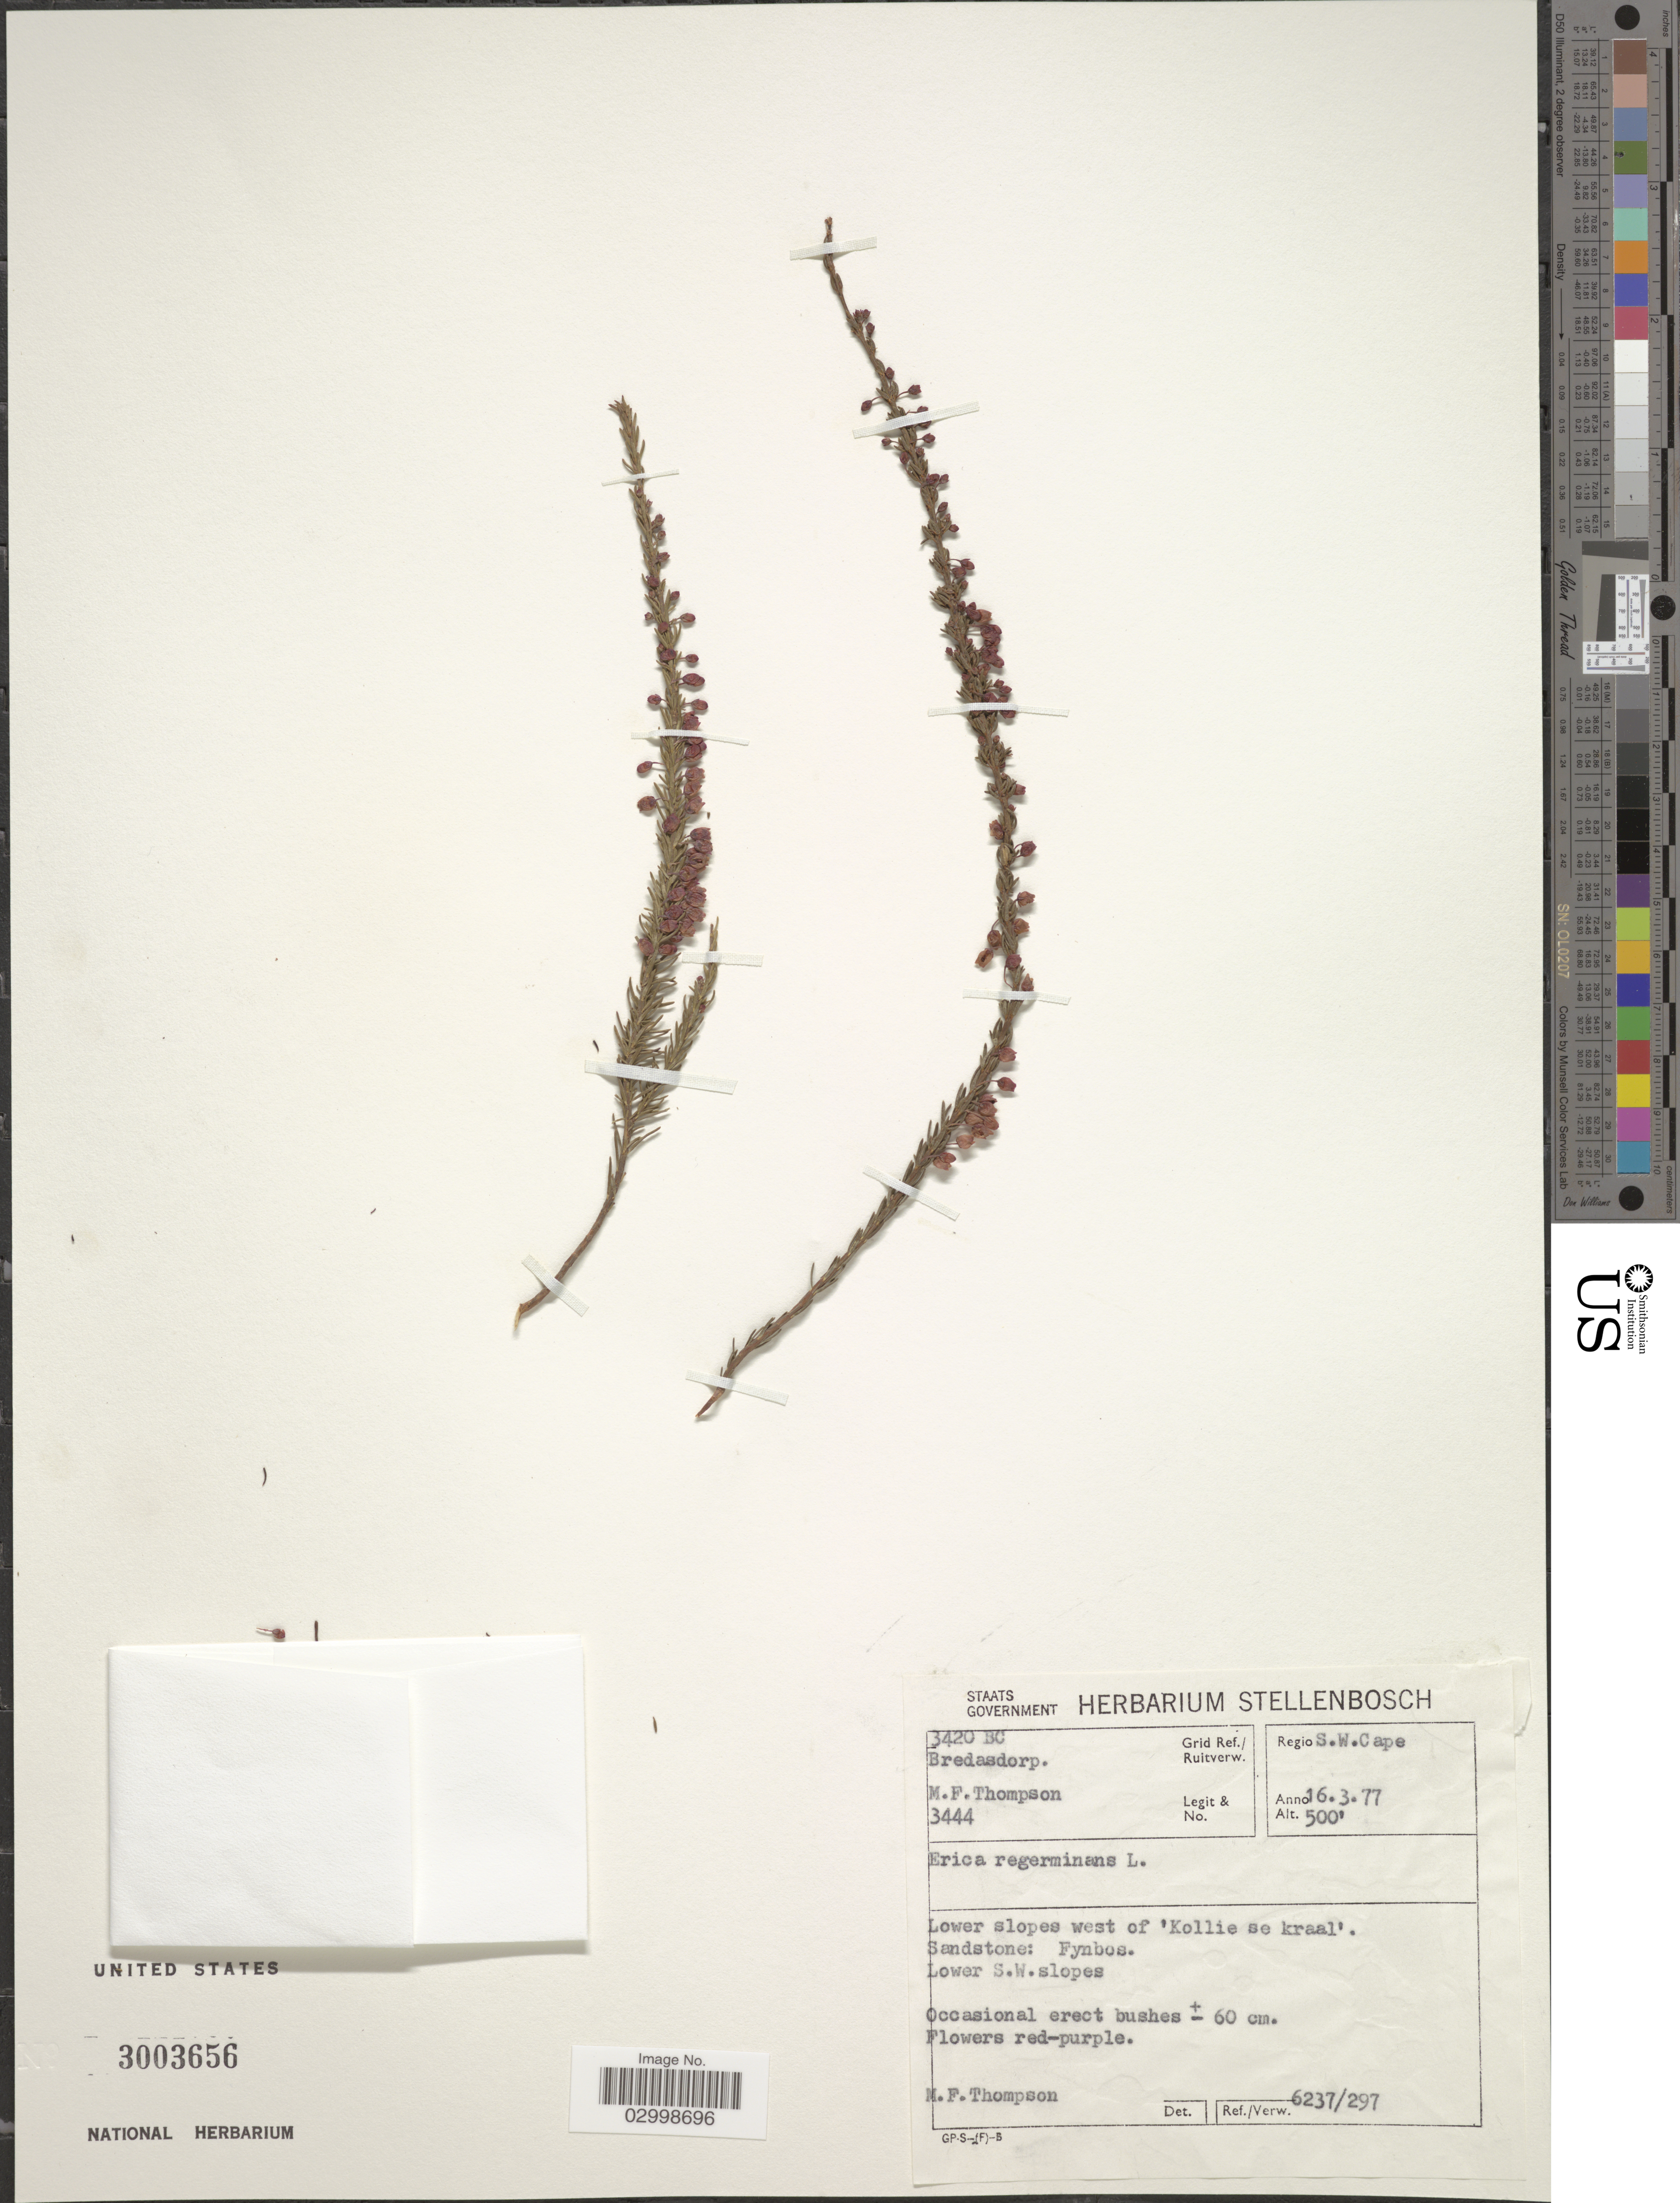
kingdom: Plantae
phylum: Tracheophyta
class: Magnoliopsida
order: Ericales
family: Ericaceae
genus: Erica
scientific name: Erica regerminans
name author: L.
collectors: M. F. Thompson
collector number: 3444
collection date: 1977-03-16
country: South Africa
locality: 3420 BC Bredasdorp Grid Ref./ Ruitverw. Regio S.W. Cape. Lower slopes west of 'Kollie se kraal'.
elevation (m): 152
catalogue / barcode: US 3003656